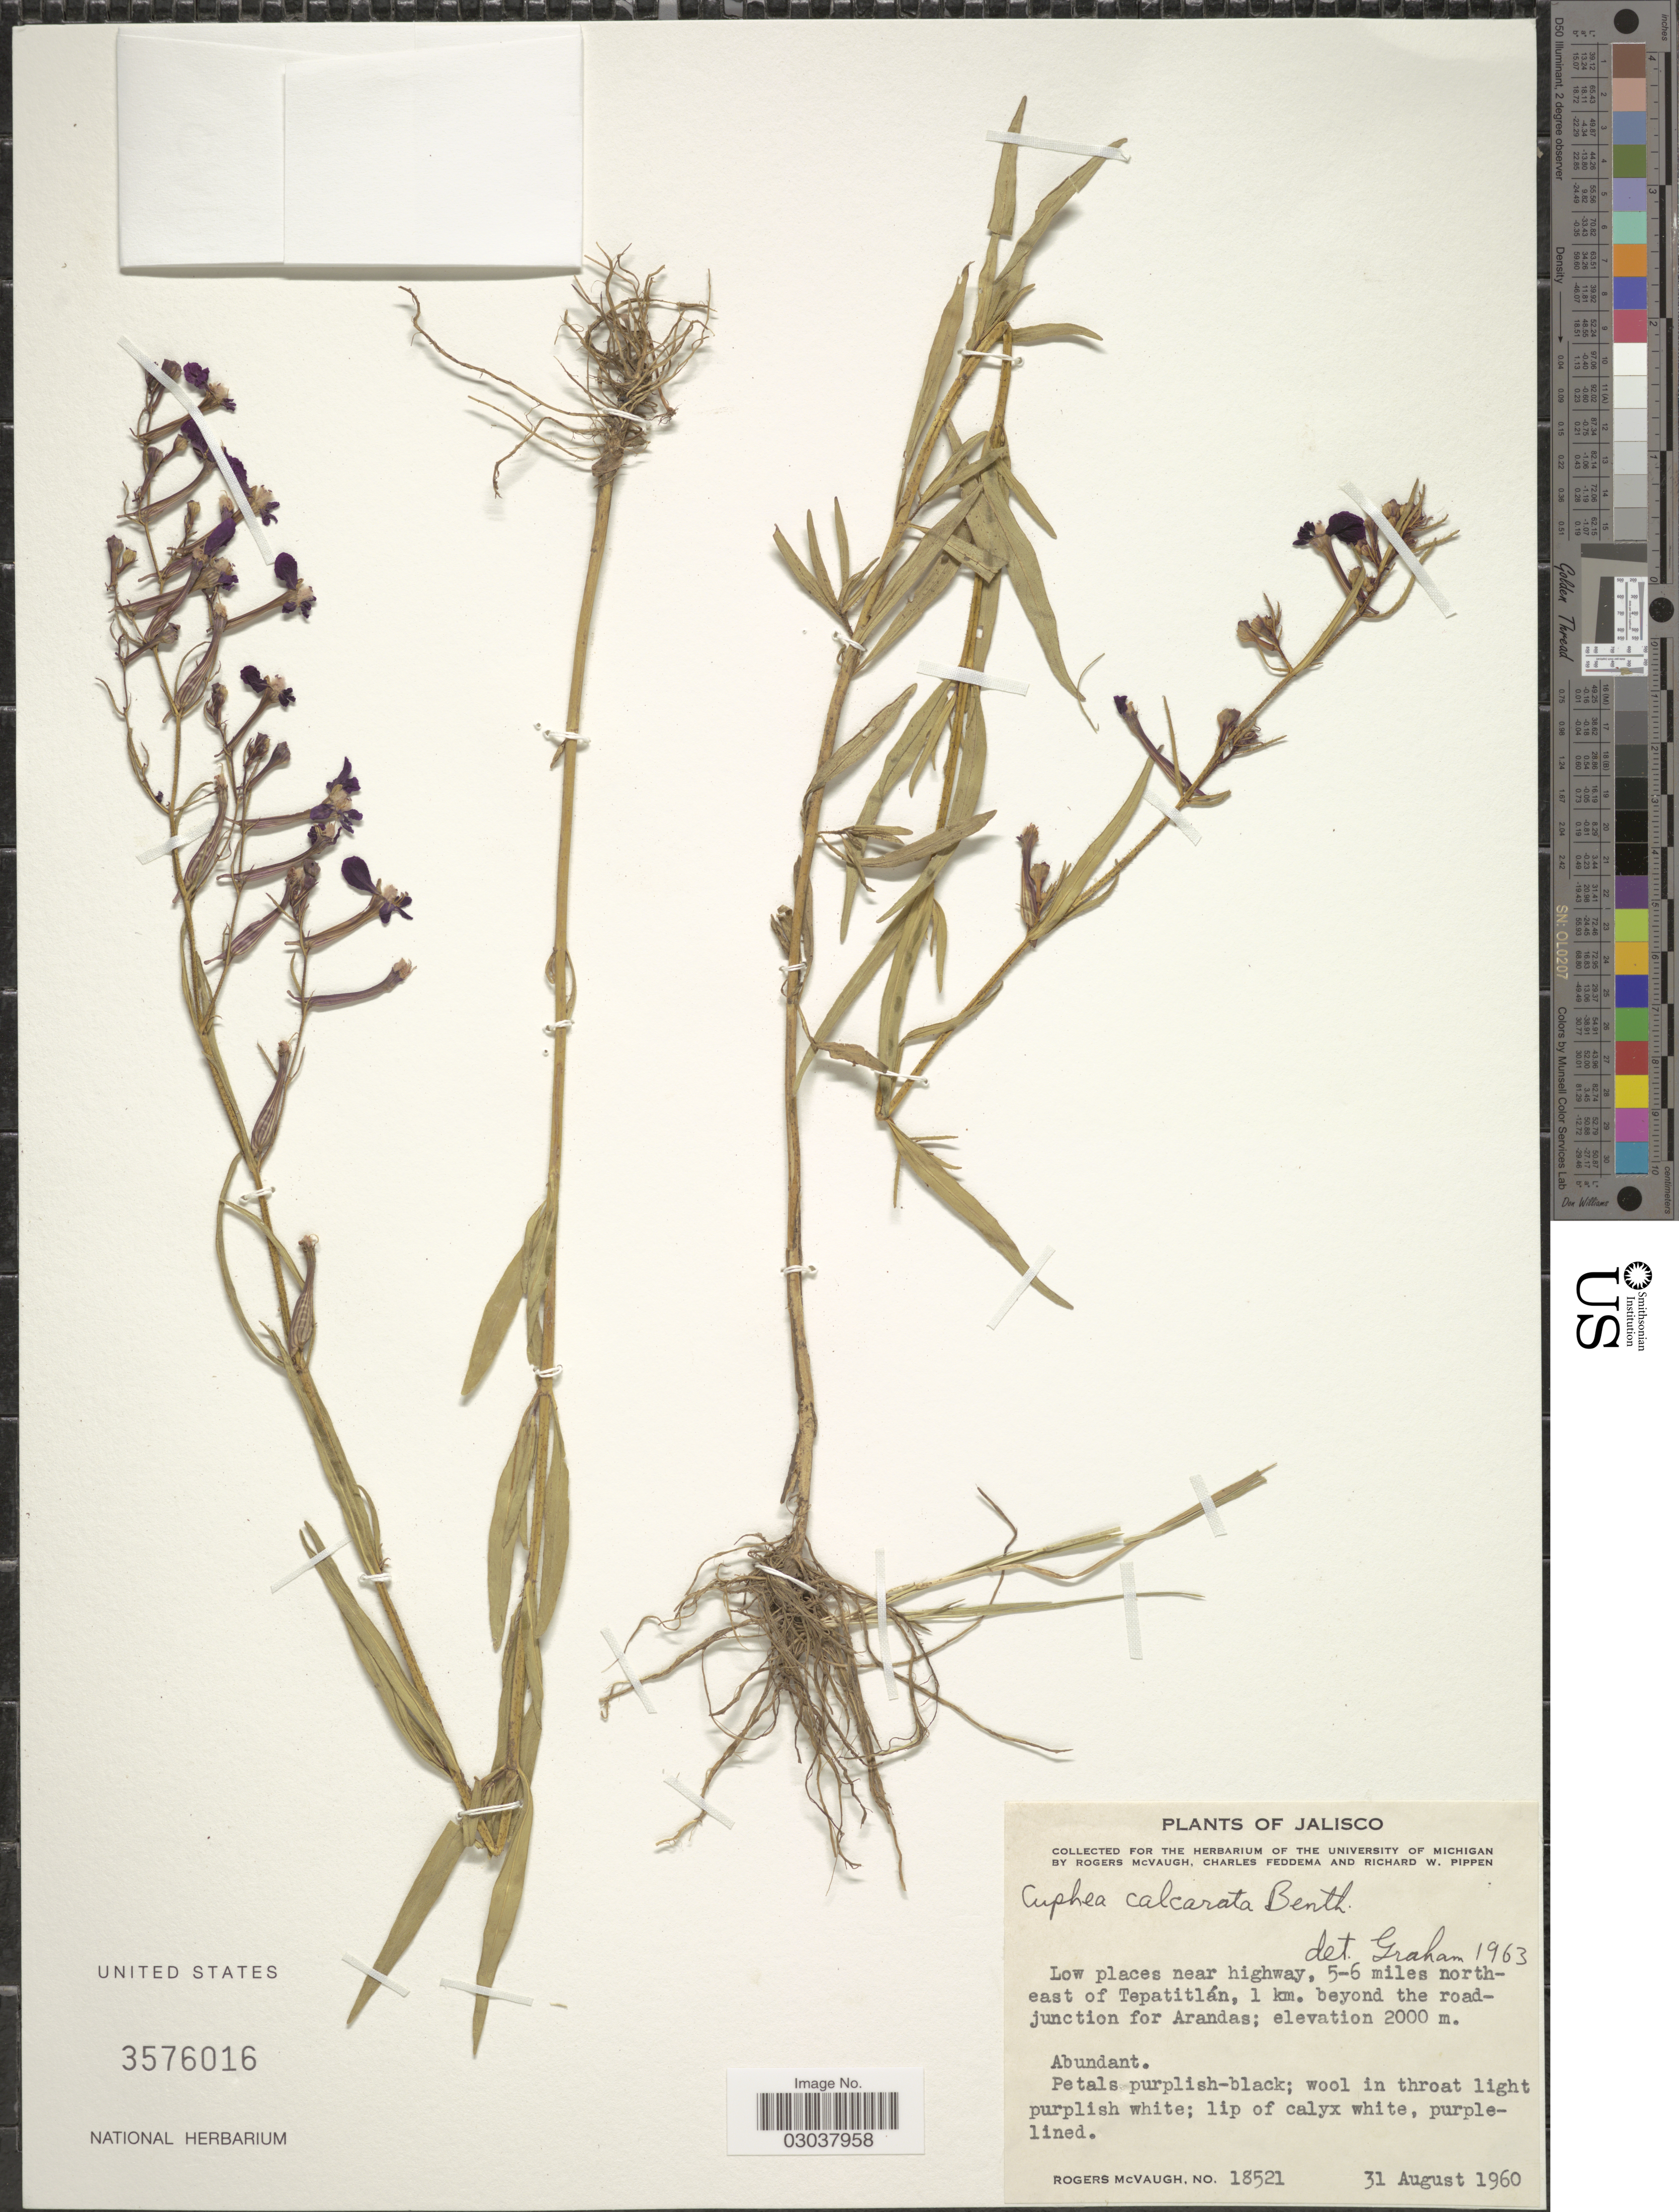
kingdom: Plantae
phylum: Tracheophyta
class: Magnoliopsida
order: Myrtales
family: Lythraceae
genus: Cuphea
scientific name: Cuphea calcarata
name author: Benth.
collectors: R. McVaugh, C. Feddema & R. W. Pippen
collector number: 18521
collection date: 1960-08-31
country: Mexico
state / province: Jalisco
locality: Near highway, 5-6 miles northeast of Tepatitlán, 1 km. beyond the roadjunction for Arandas.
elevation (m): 2000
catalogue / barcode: US 3576016